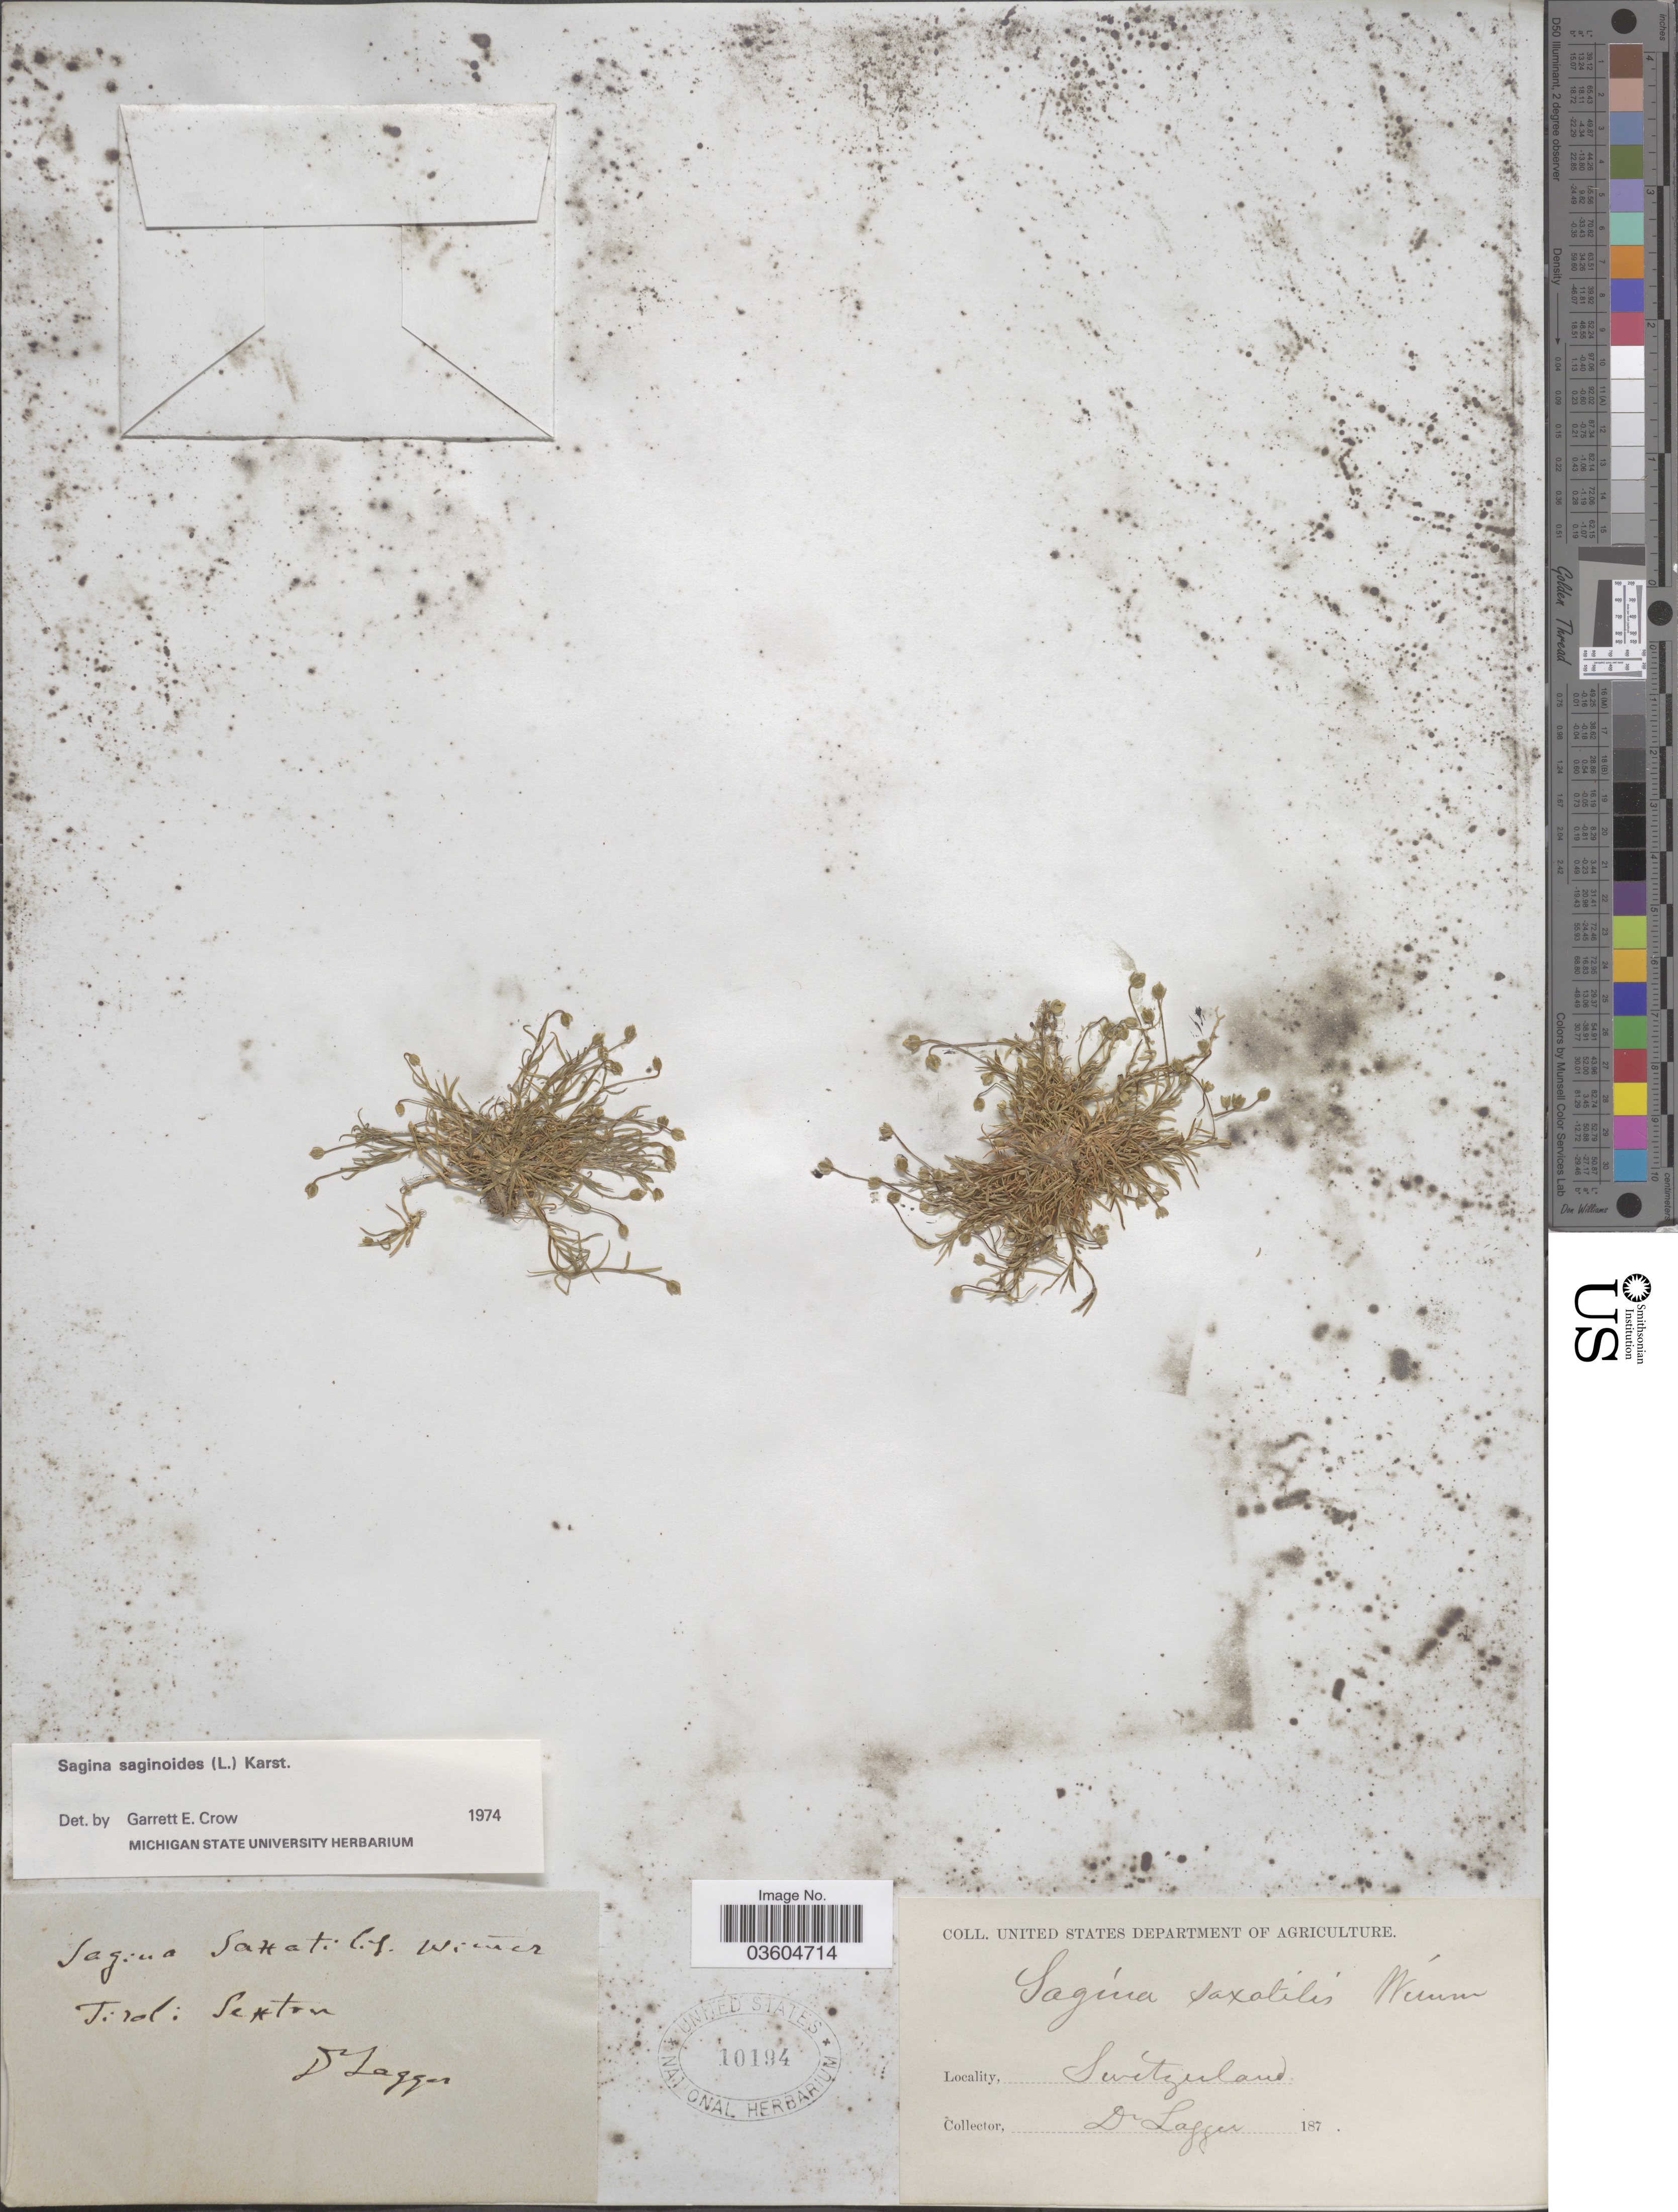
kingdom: Plantae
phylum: Tracheophyta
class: Magnoliopsida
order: Caryophyllales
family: Caryophyllaceae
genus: Sagina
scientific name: Sagina saginoides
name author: (L.) H. Karst.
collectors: F. J. Lagger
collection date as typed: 187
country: Switzerland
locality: Tirol: Sexten.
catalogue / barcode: US 10194